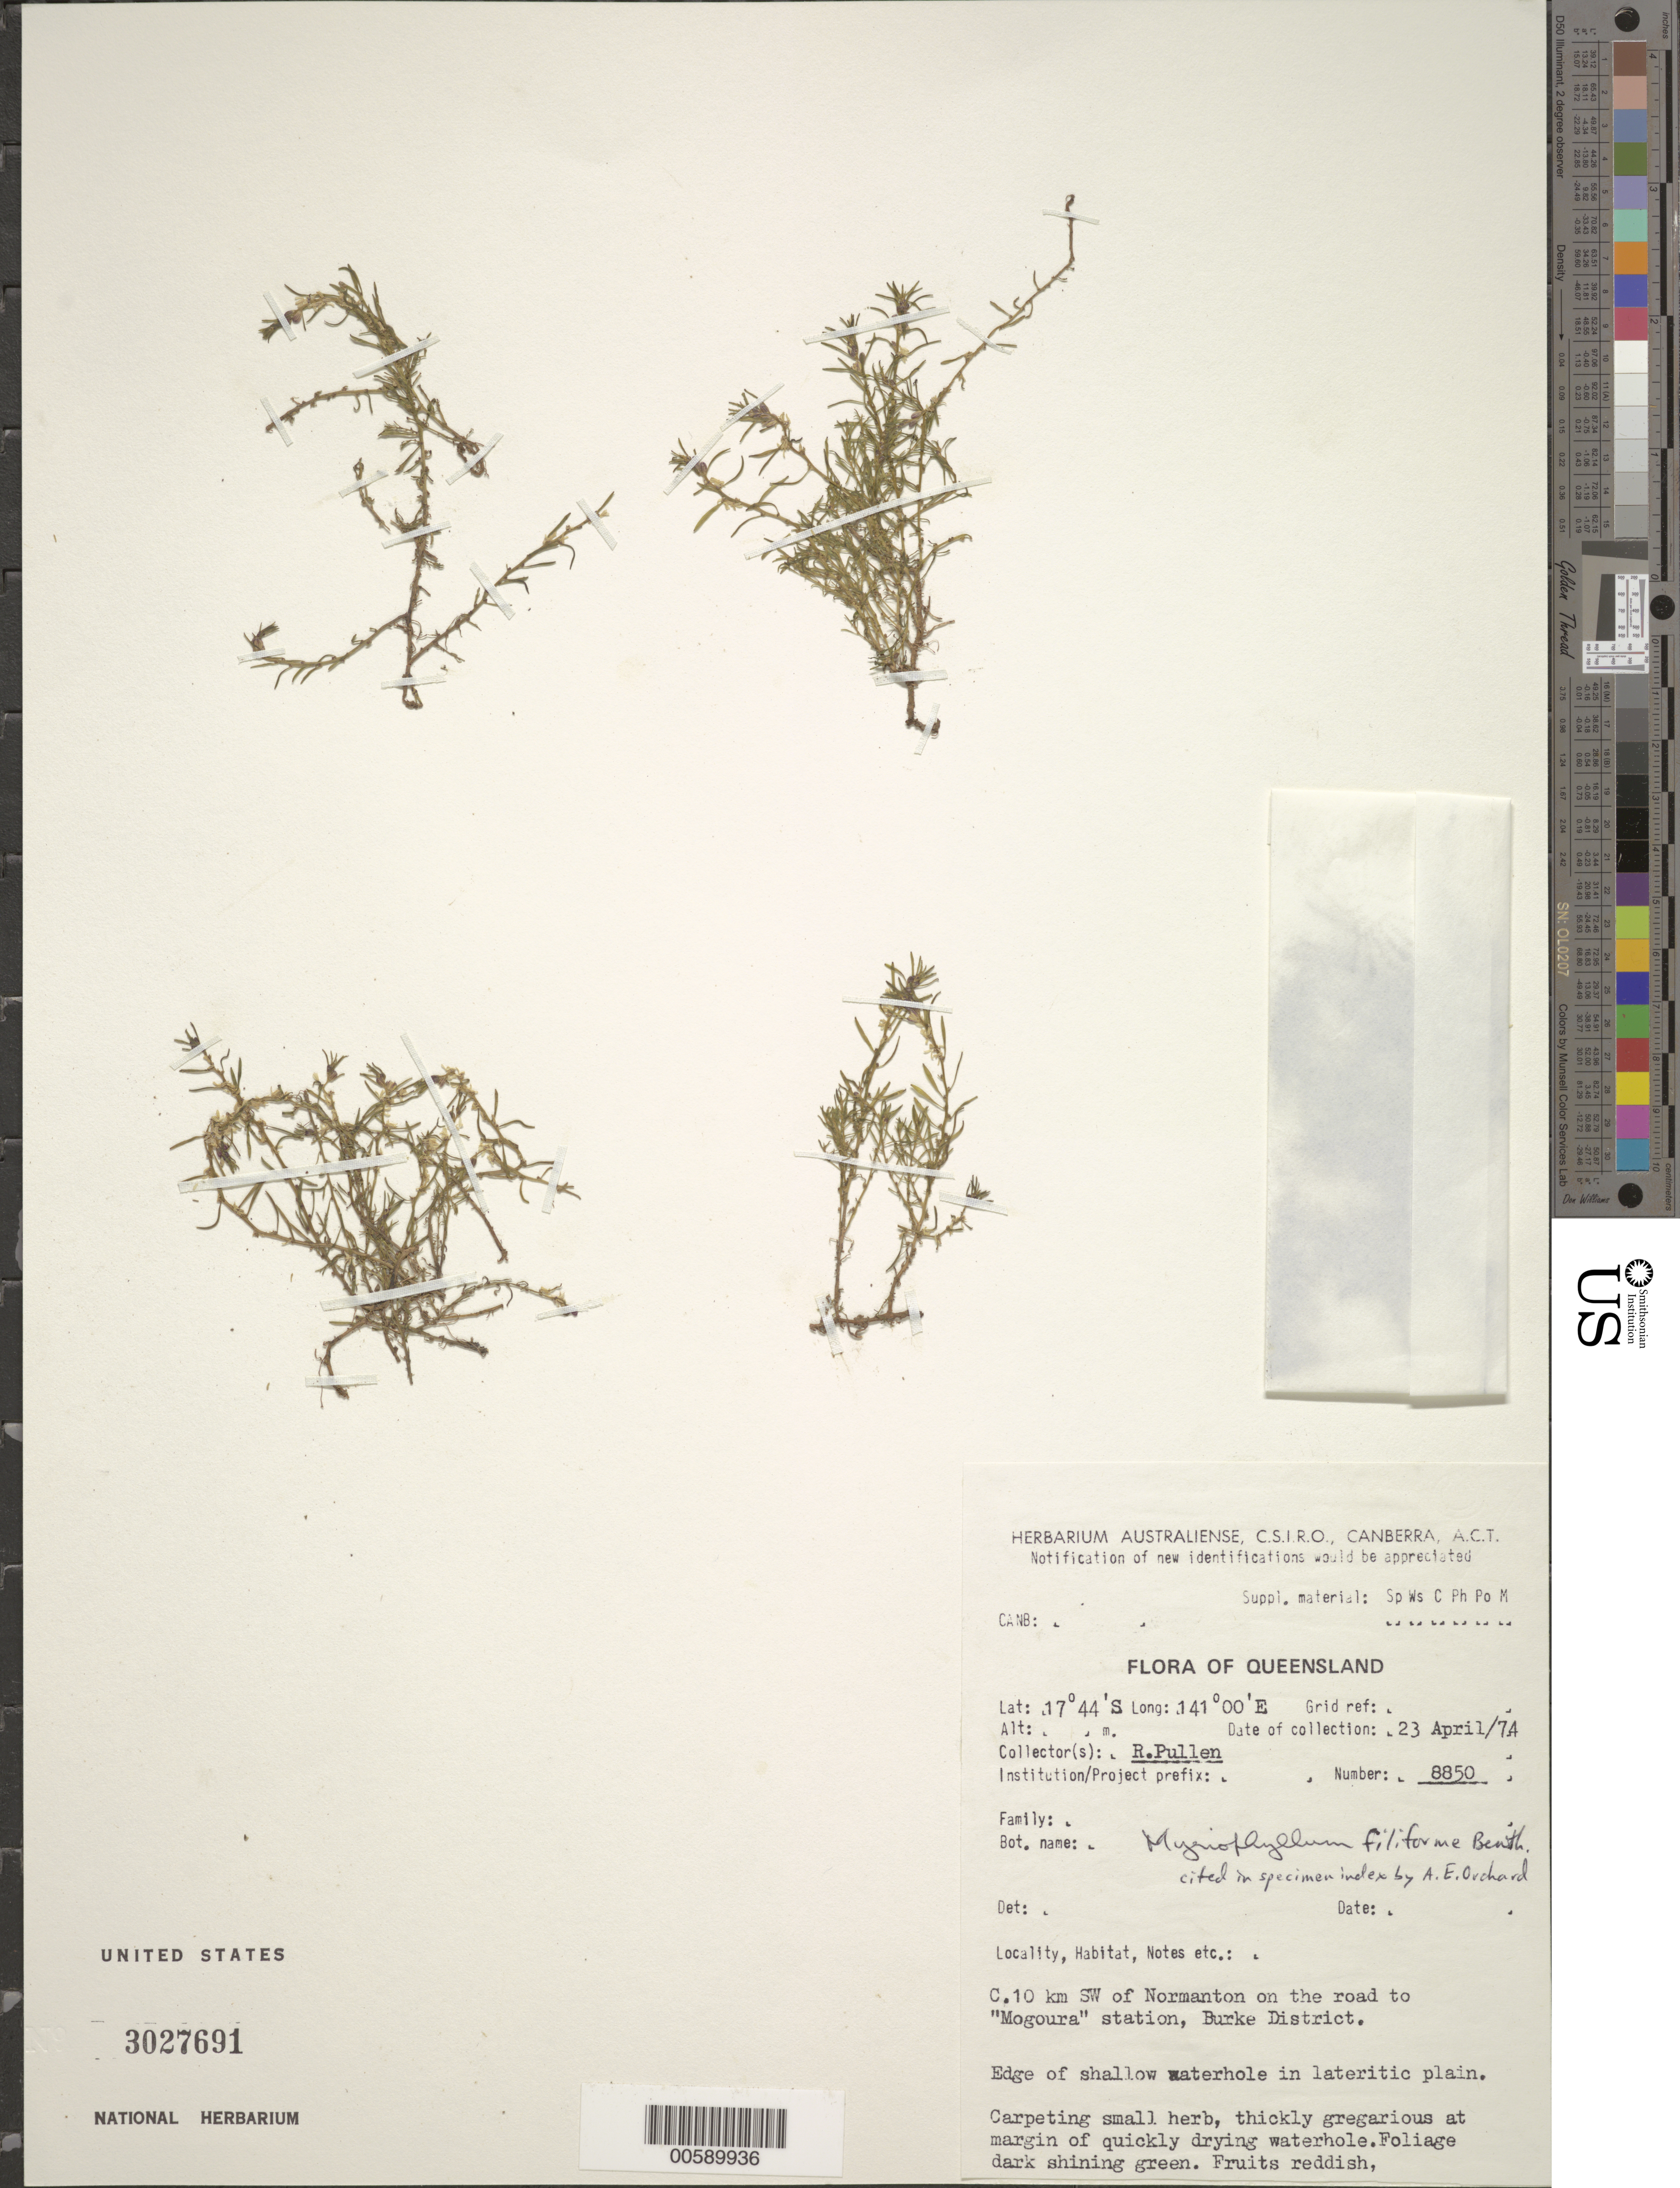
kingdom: Plantae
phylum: Tracheophyta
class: Magnoliopsida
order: Saxifragales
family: Haloragaceae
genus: Myriophyllum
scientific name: Myriophyllum filiforme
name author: Benth.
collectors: R. Pullen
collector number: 8850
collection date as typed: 23 Apr 1974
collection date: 1974-04-23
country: Australia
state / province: Queensland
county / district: Burke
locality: Mogoura Station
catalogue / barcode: US 3027691